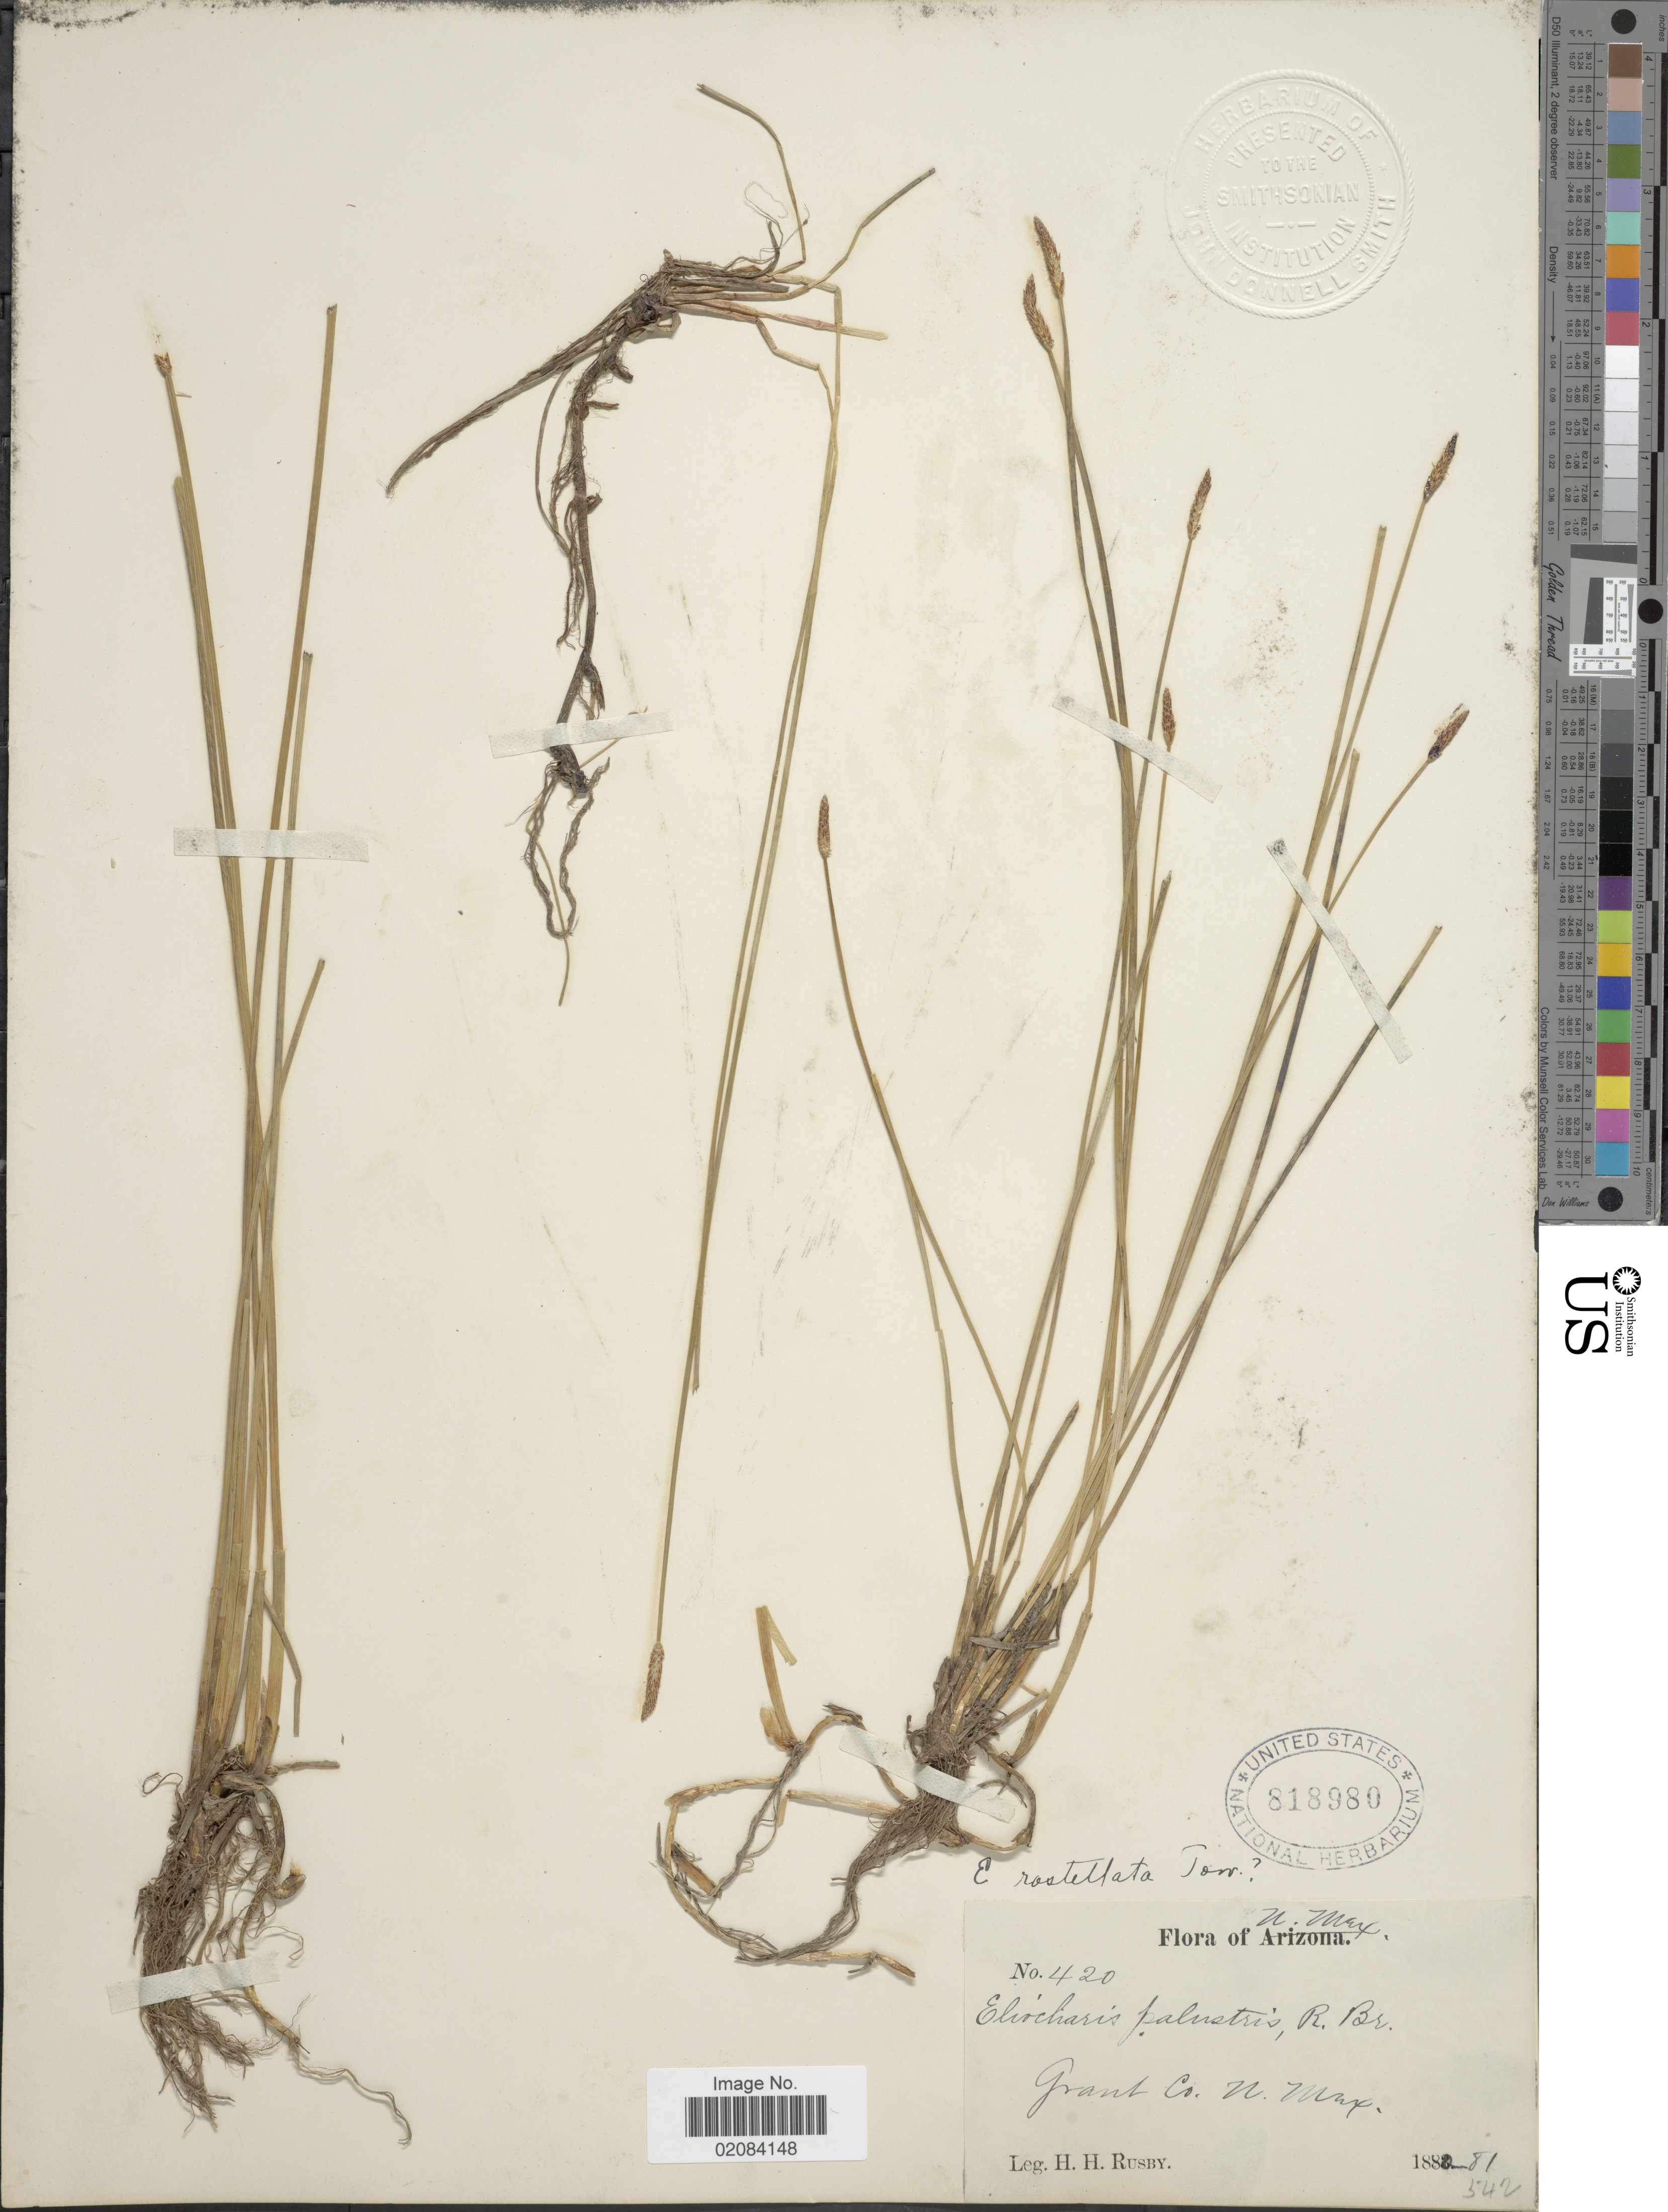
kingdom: Plantae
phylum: Tracheophyta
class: Liliopsida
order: Poales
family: Cyperaceae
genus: Eleocharis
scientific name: Eleocharis palustris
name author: (L.) Roem. & Schult.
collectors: H. H. Rusby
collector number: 420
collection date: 1881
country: United States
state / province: New Mexico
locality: N. Mex. Grant Co. N. Mex.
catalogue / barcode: US 818980